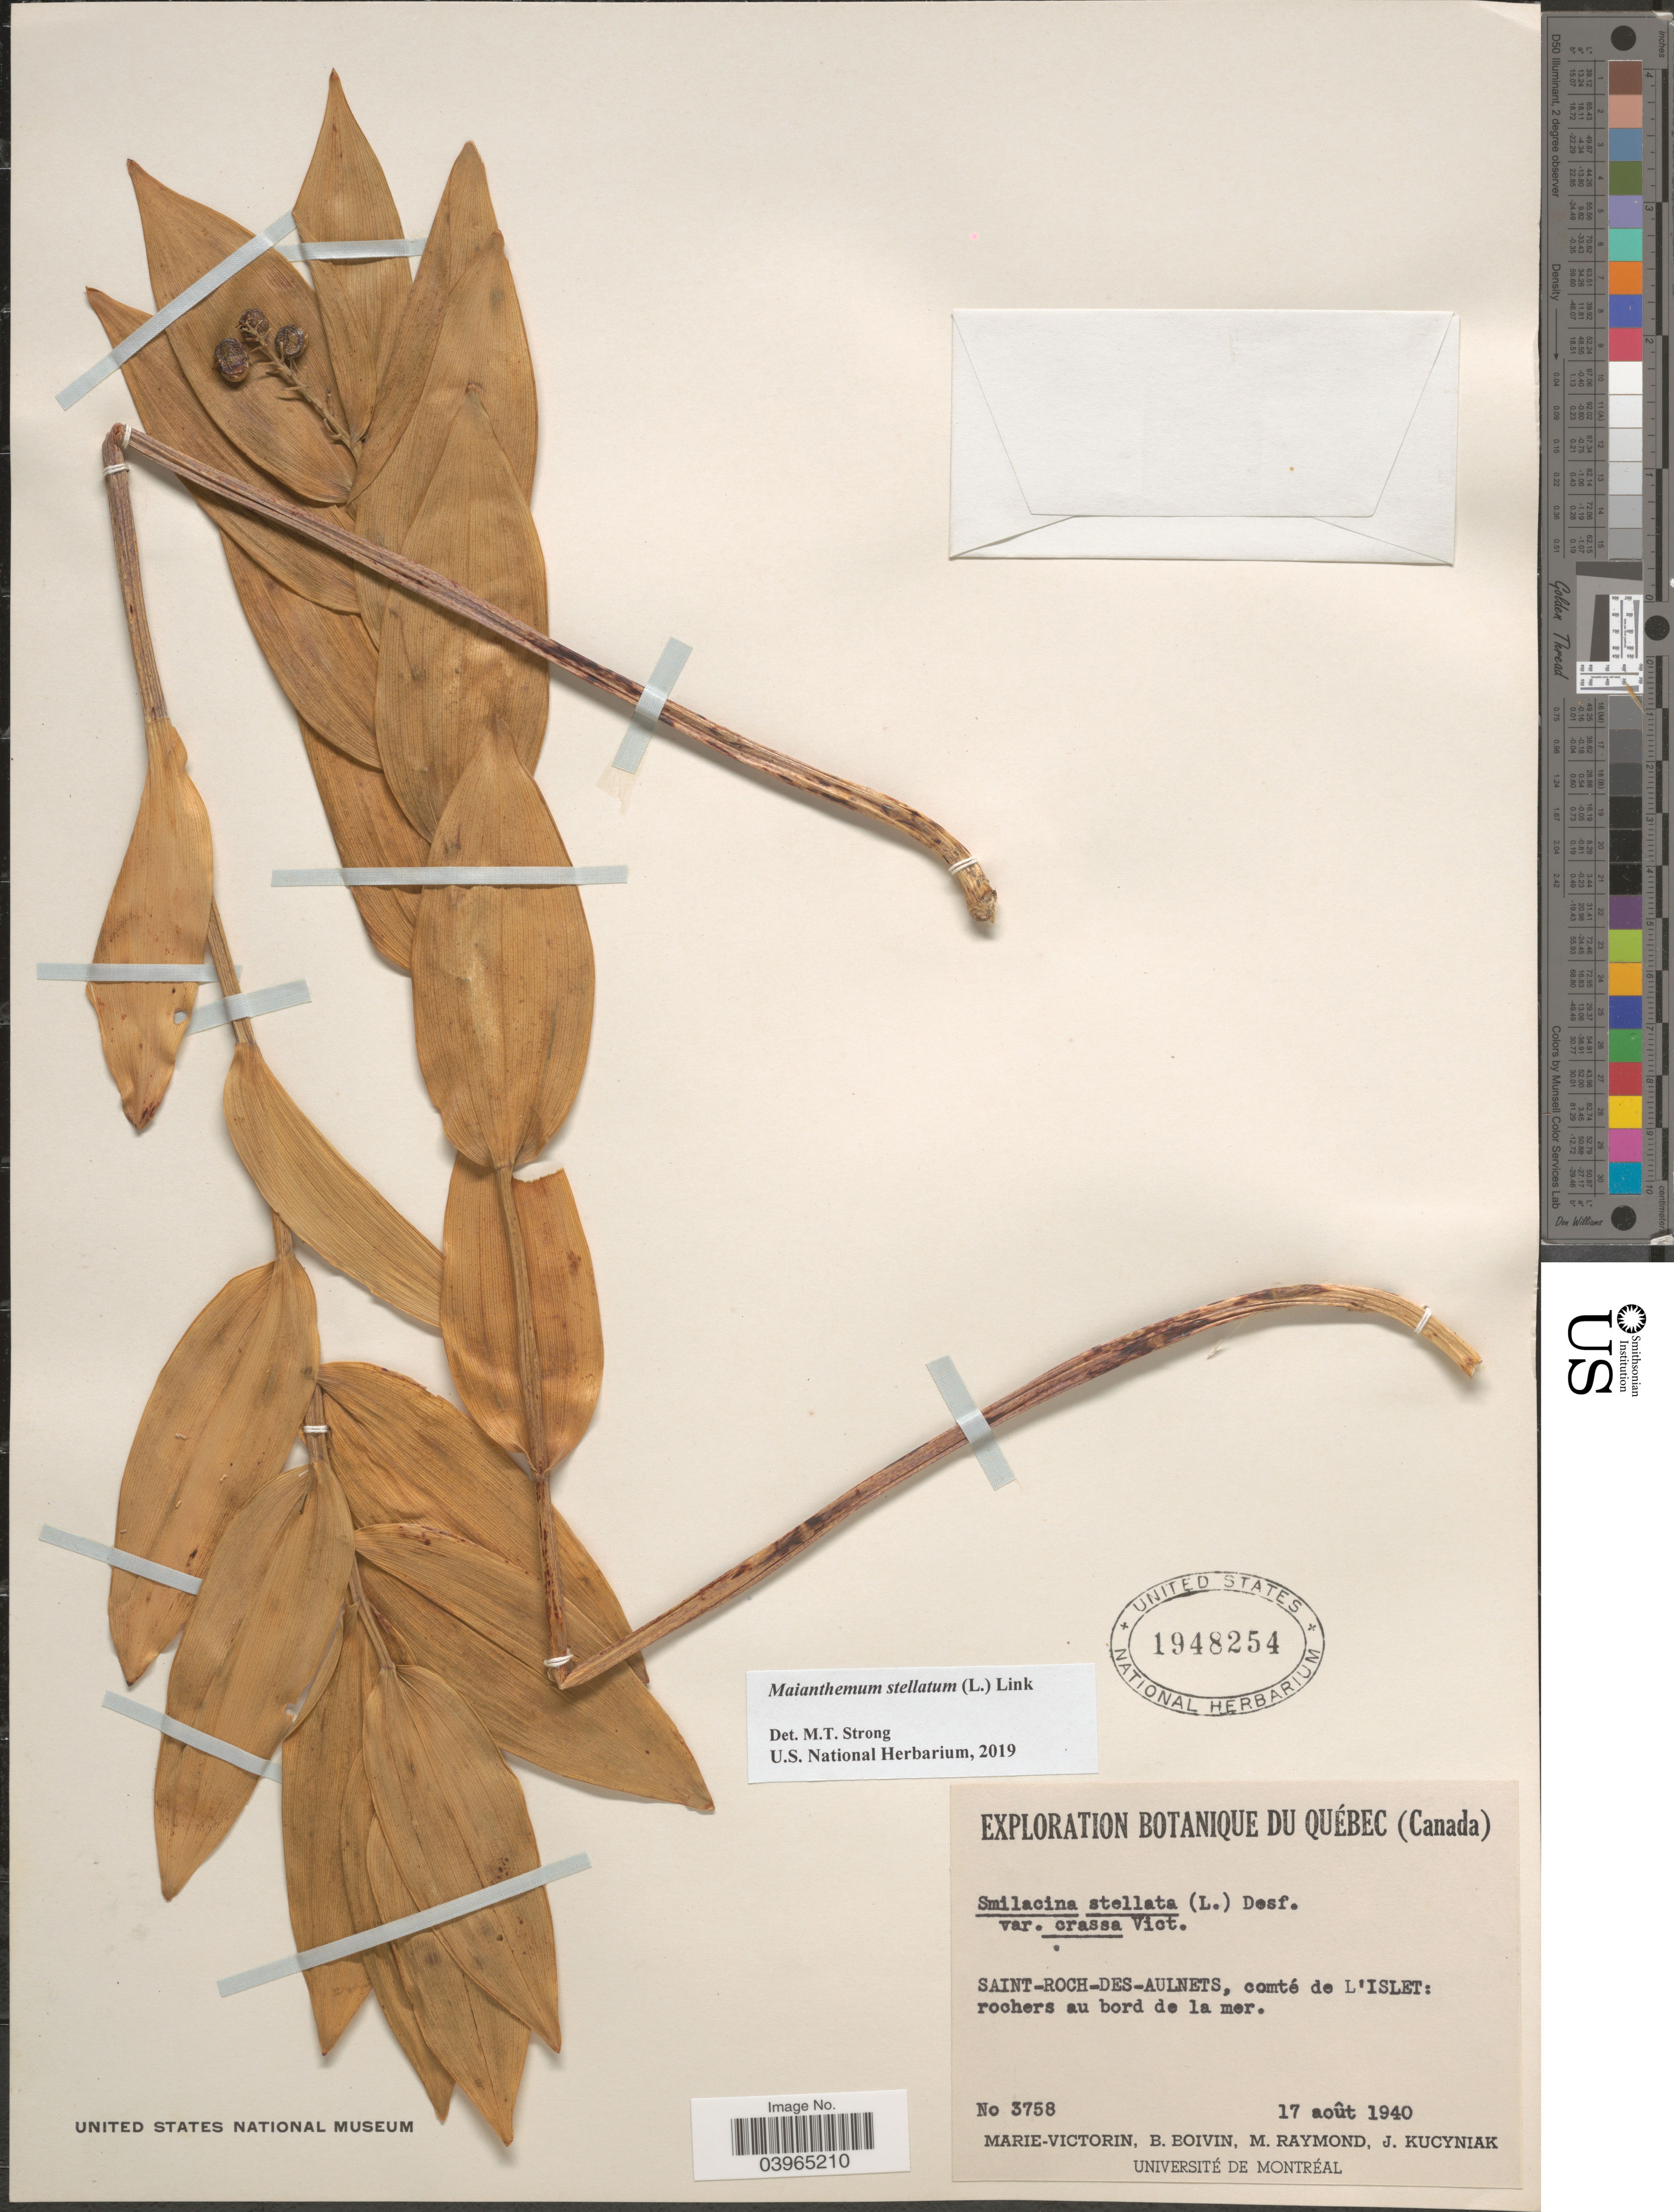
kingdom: Plantae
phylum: Tracheophyta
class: Liliopsida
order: Asparagales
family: Asparagaceae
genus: Maianthemum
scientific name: Maianthemum stellatum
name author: (L.) Link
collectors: -. Marie-Victorin, J. R. B. Boivin, M. Raymond & J. Kucyniak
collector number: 3758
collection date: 1940-08-17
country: Canada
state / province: Quebec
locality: Saint-Roch-Des-Aulnets, comté de L' Islet: rochers au bord de la mer.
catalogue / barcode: US 1948254